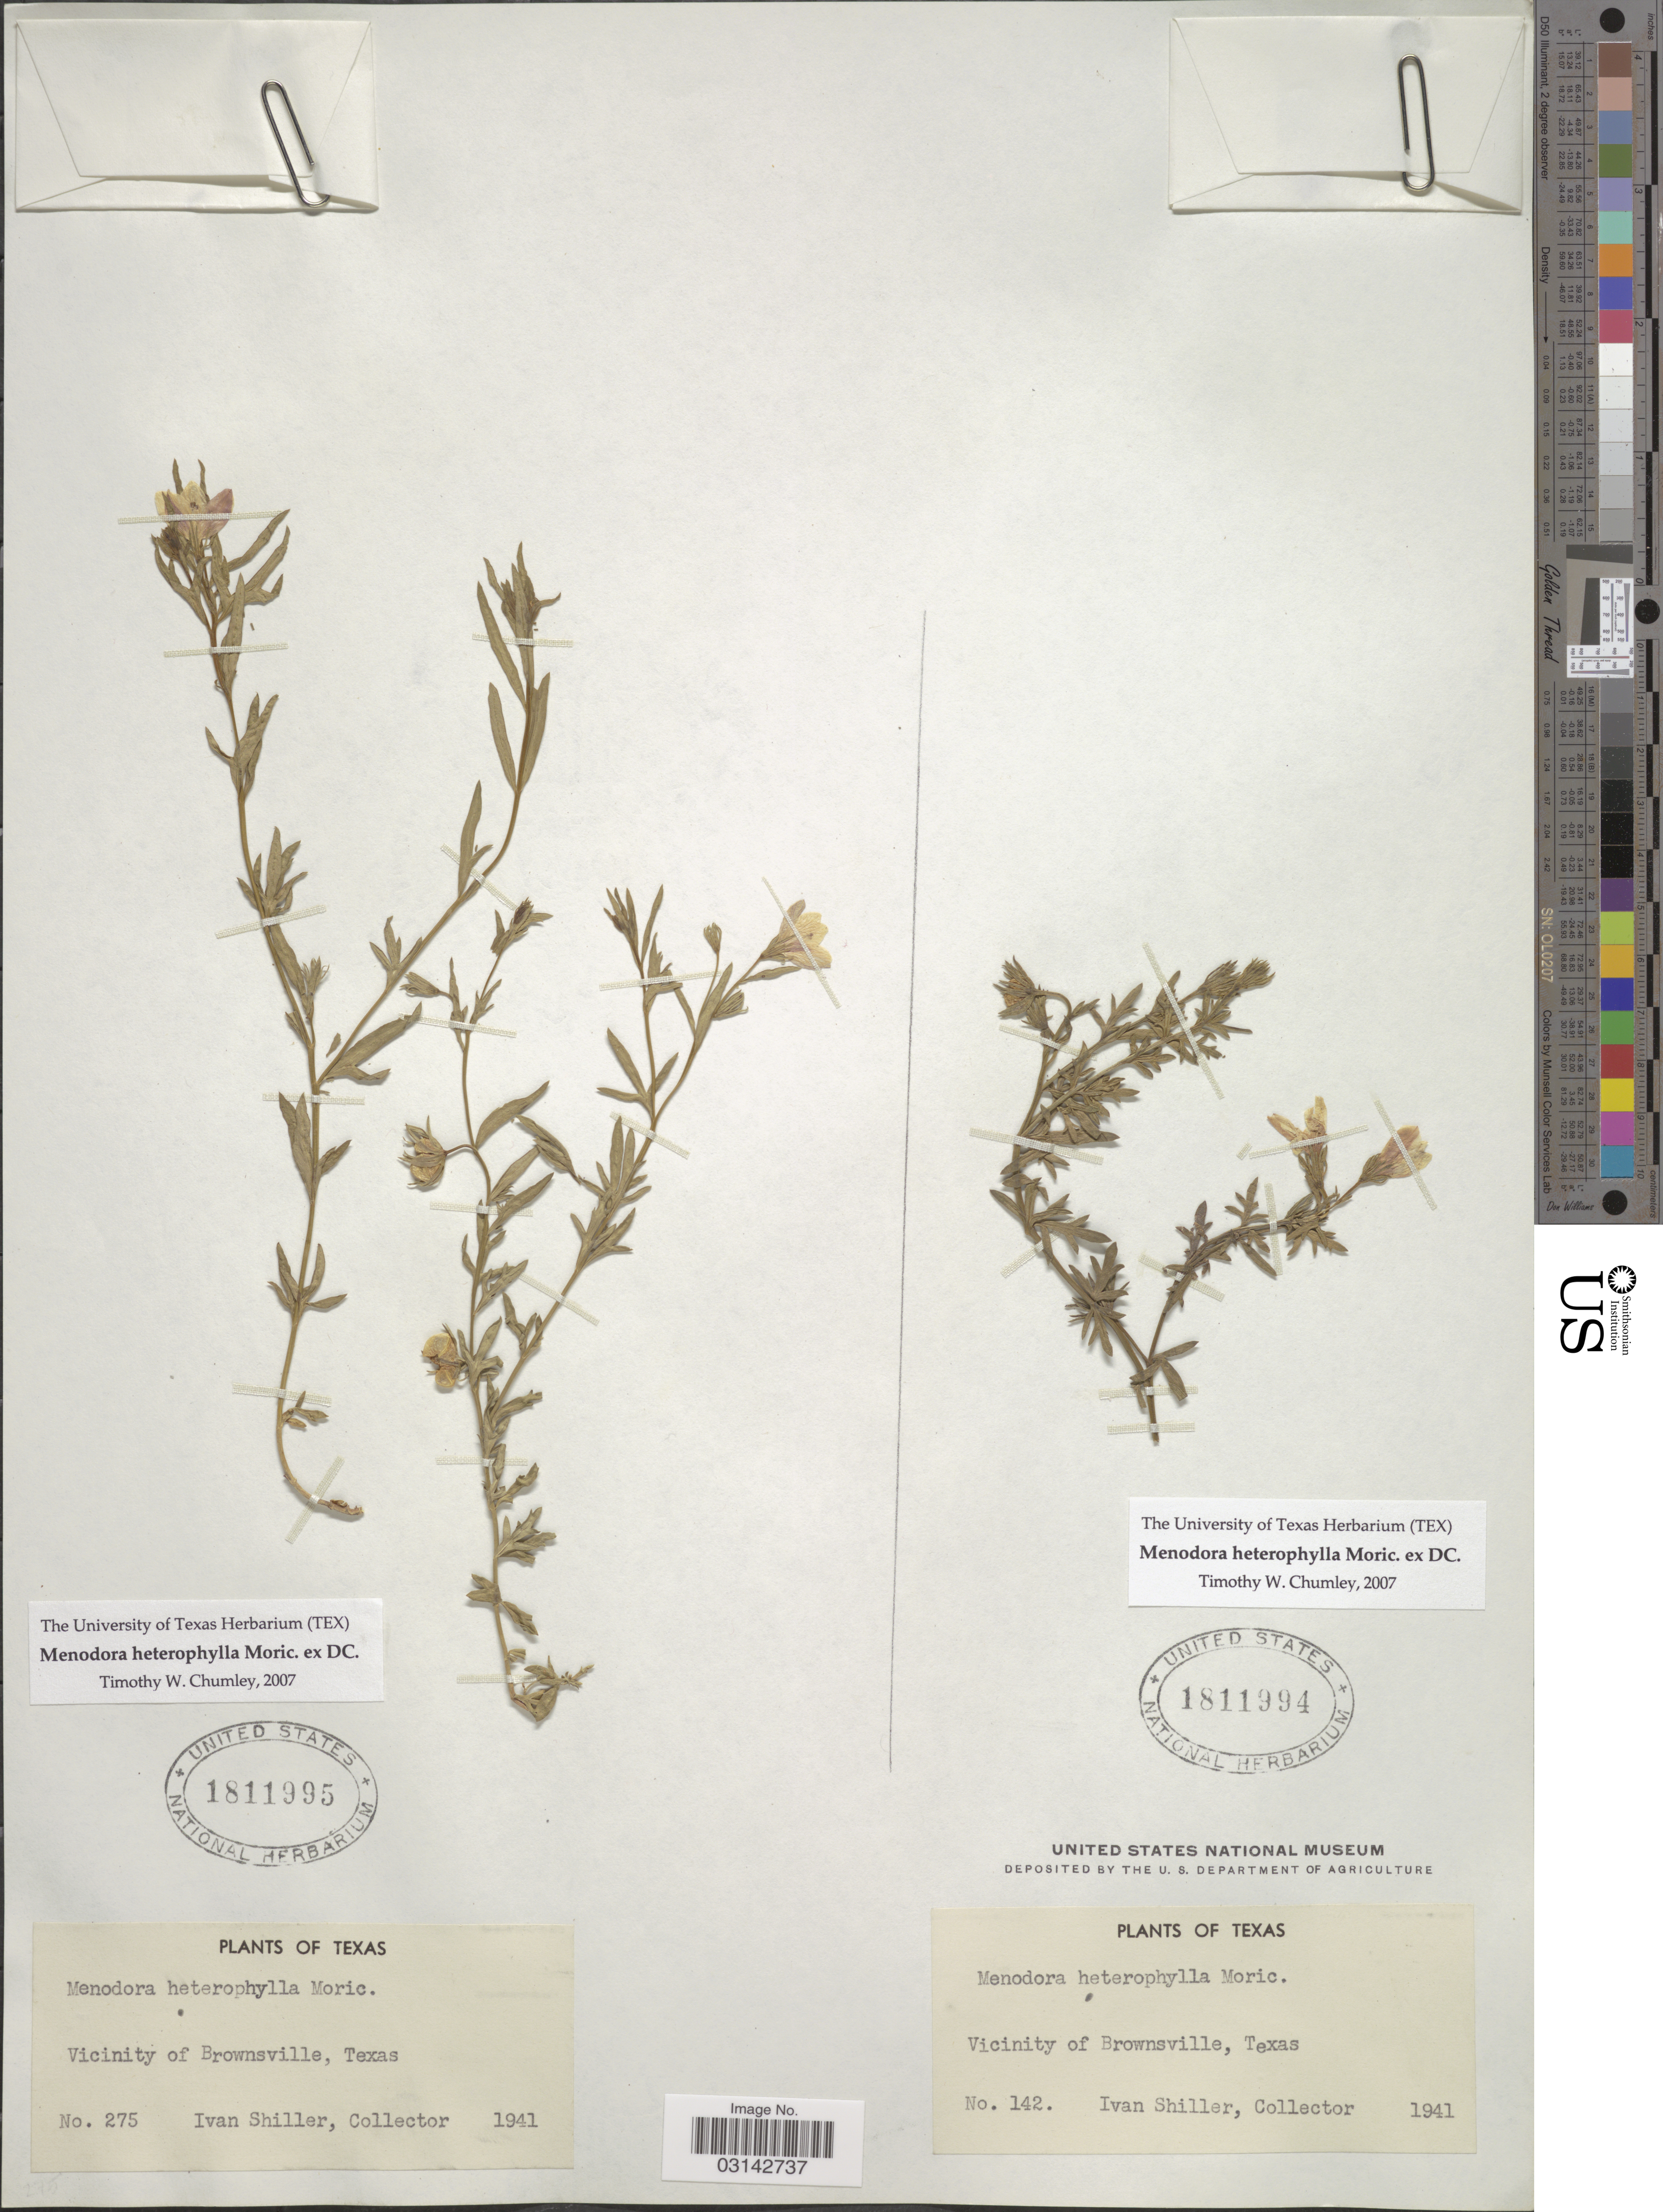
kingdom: Plantae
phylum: Tracheophyta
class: Magnoliopsida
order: Lamiales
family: Oleaceae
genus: Menodora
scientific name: Menodora heterophylla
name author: Moric. ex A. DC.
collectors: I. Shiller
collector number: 275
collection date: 1941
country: United States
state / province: Texas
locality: Vicinity of Brownsville.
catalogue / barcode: US 1811995